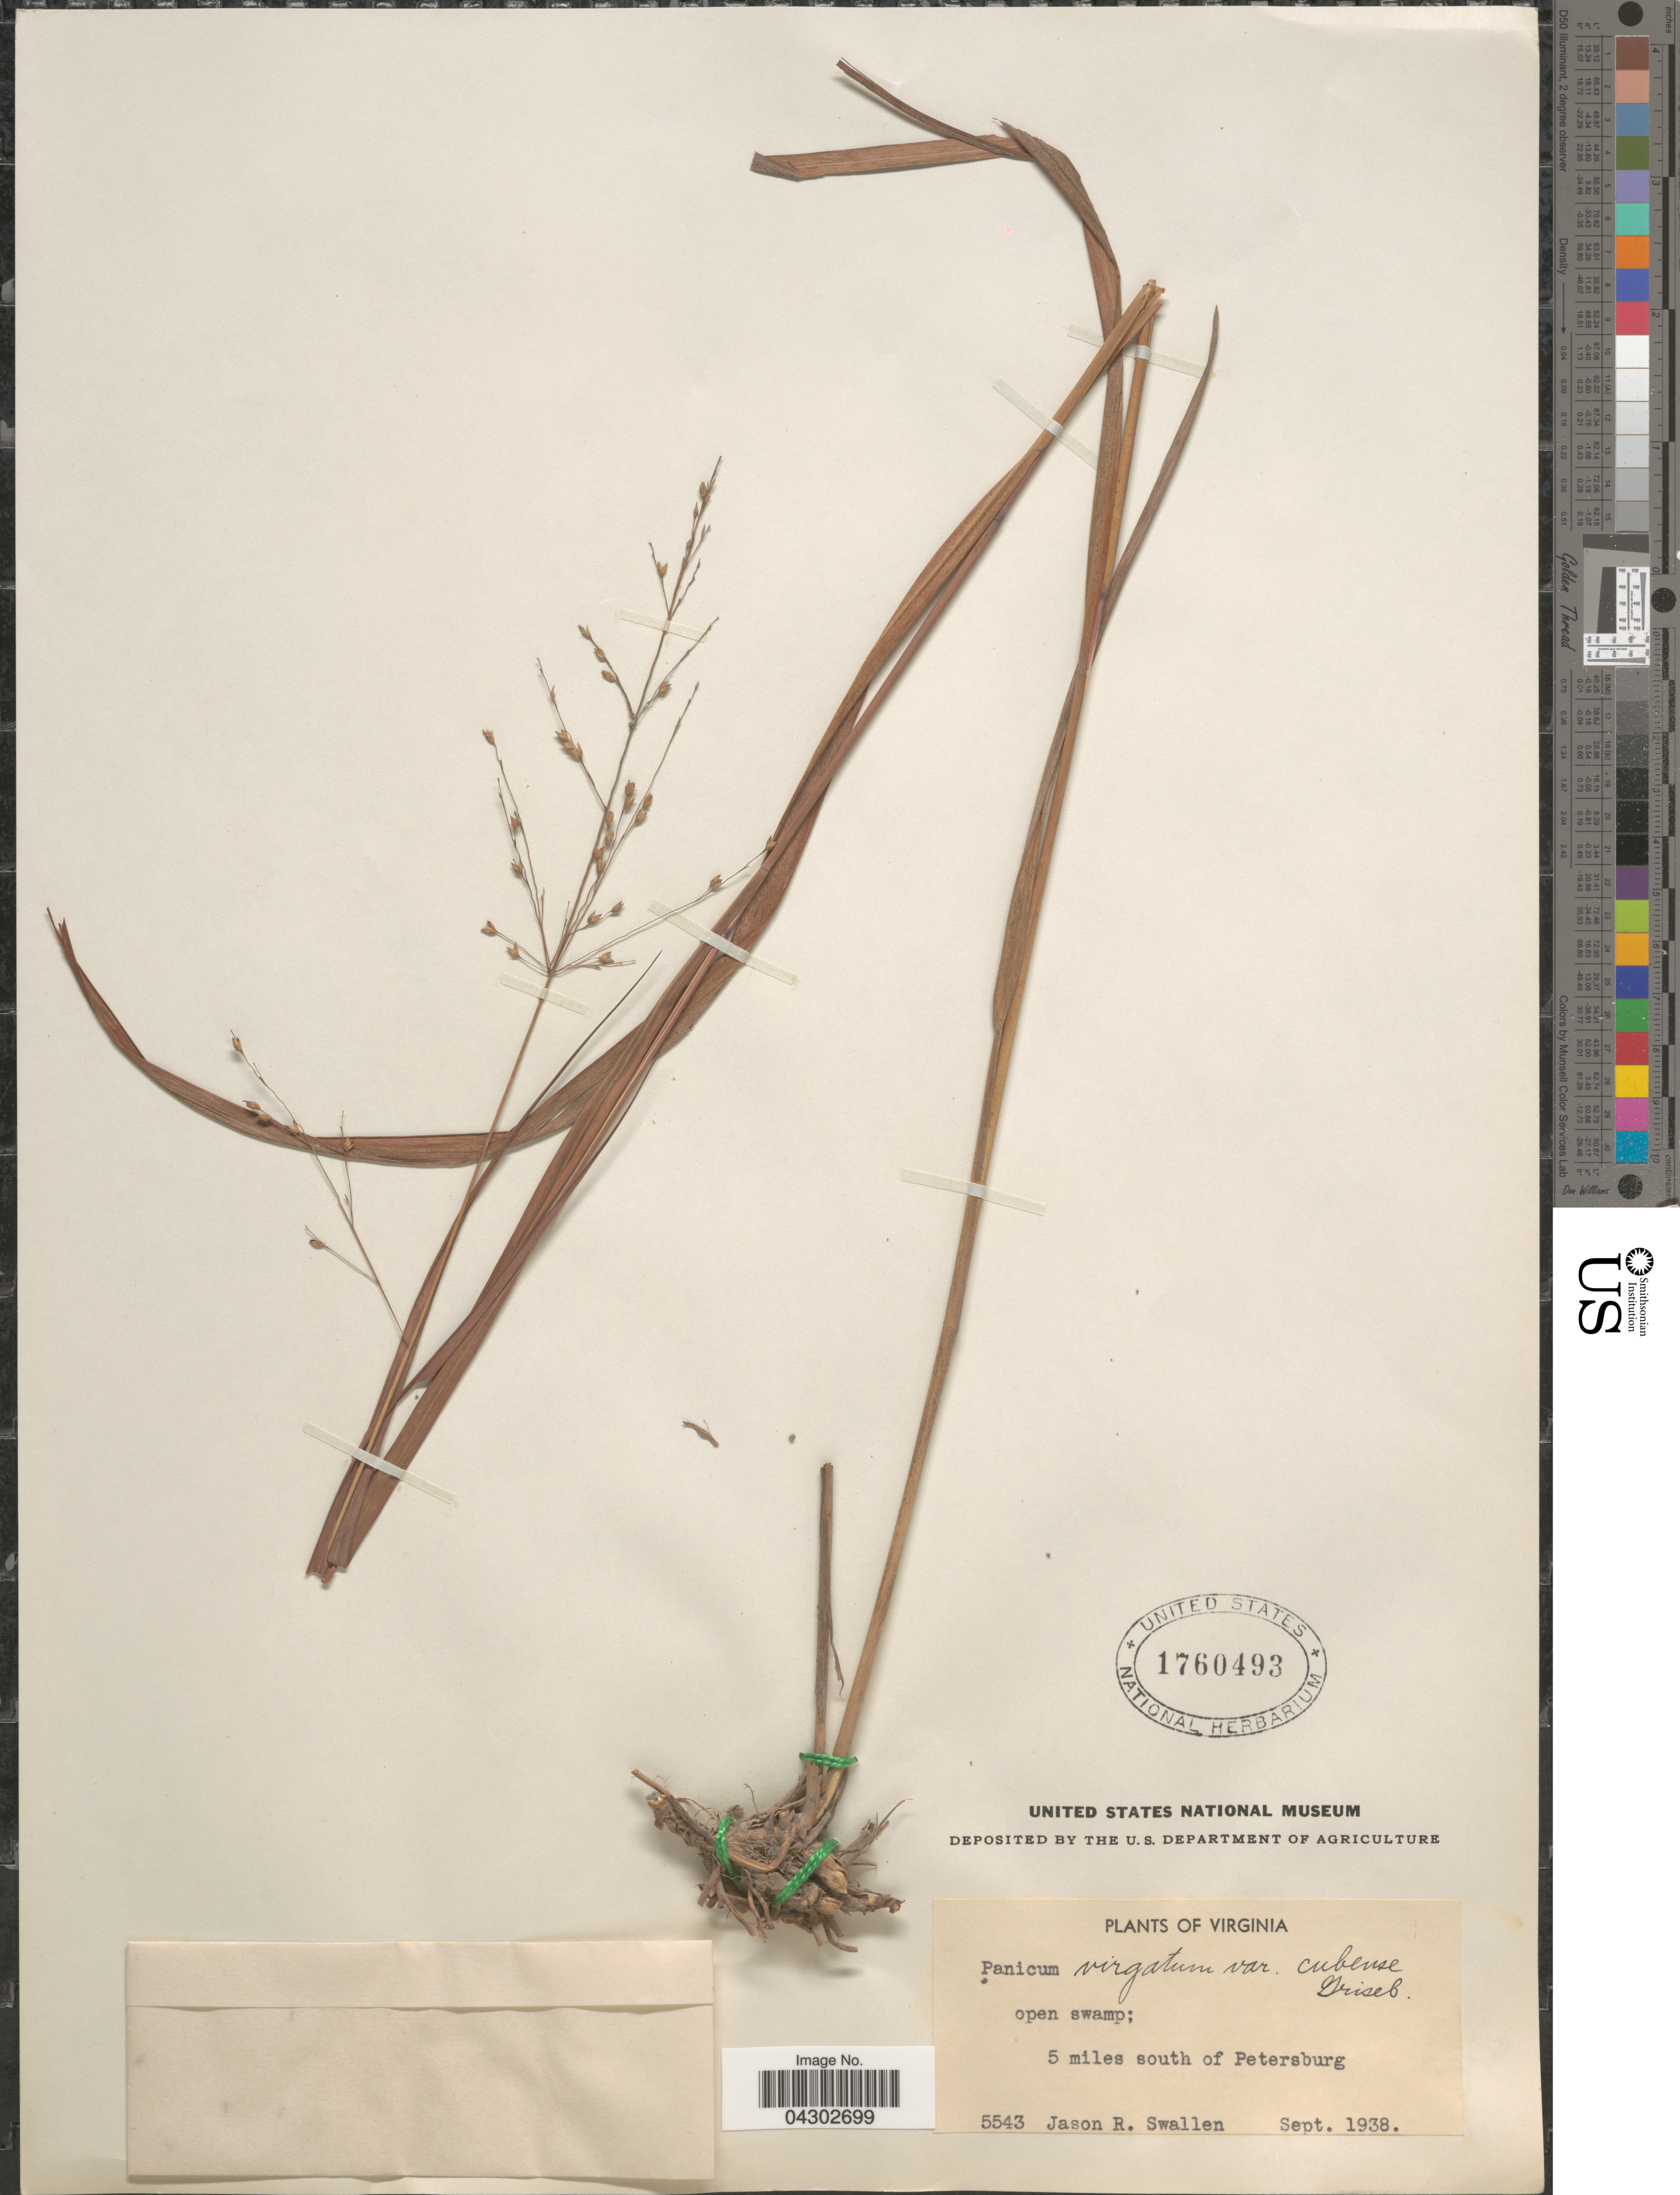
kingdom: Plantae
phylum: Tracheophyta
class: Liliopsida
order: Poales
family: Poaceae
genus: Panicum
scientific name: Panicum virgatum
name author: L.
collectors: J. R. Swallen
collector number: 5543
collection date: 1938-09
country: United States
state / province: Virginia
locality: Open swamp; 5 miles south of Petersburg.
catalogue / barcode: US 1760493